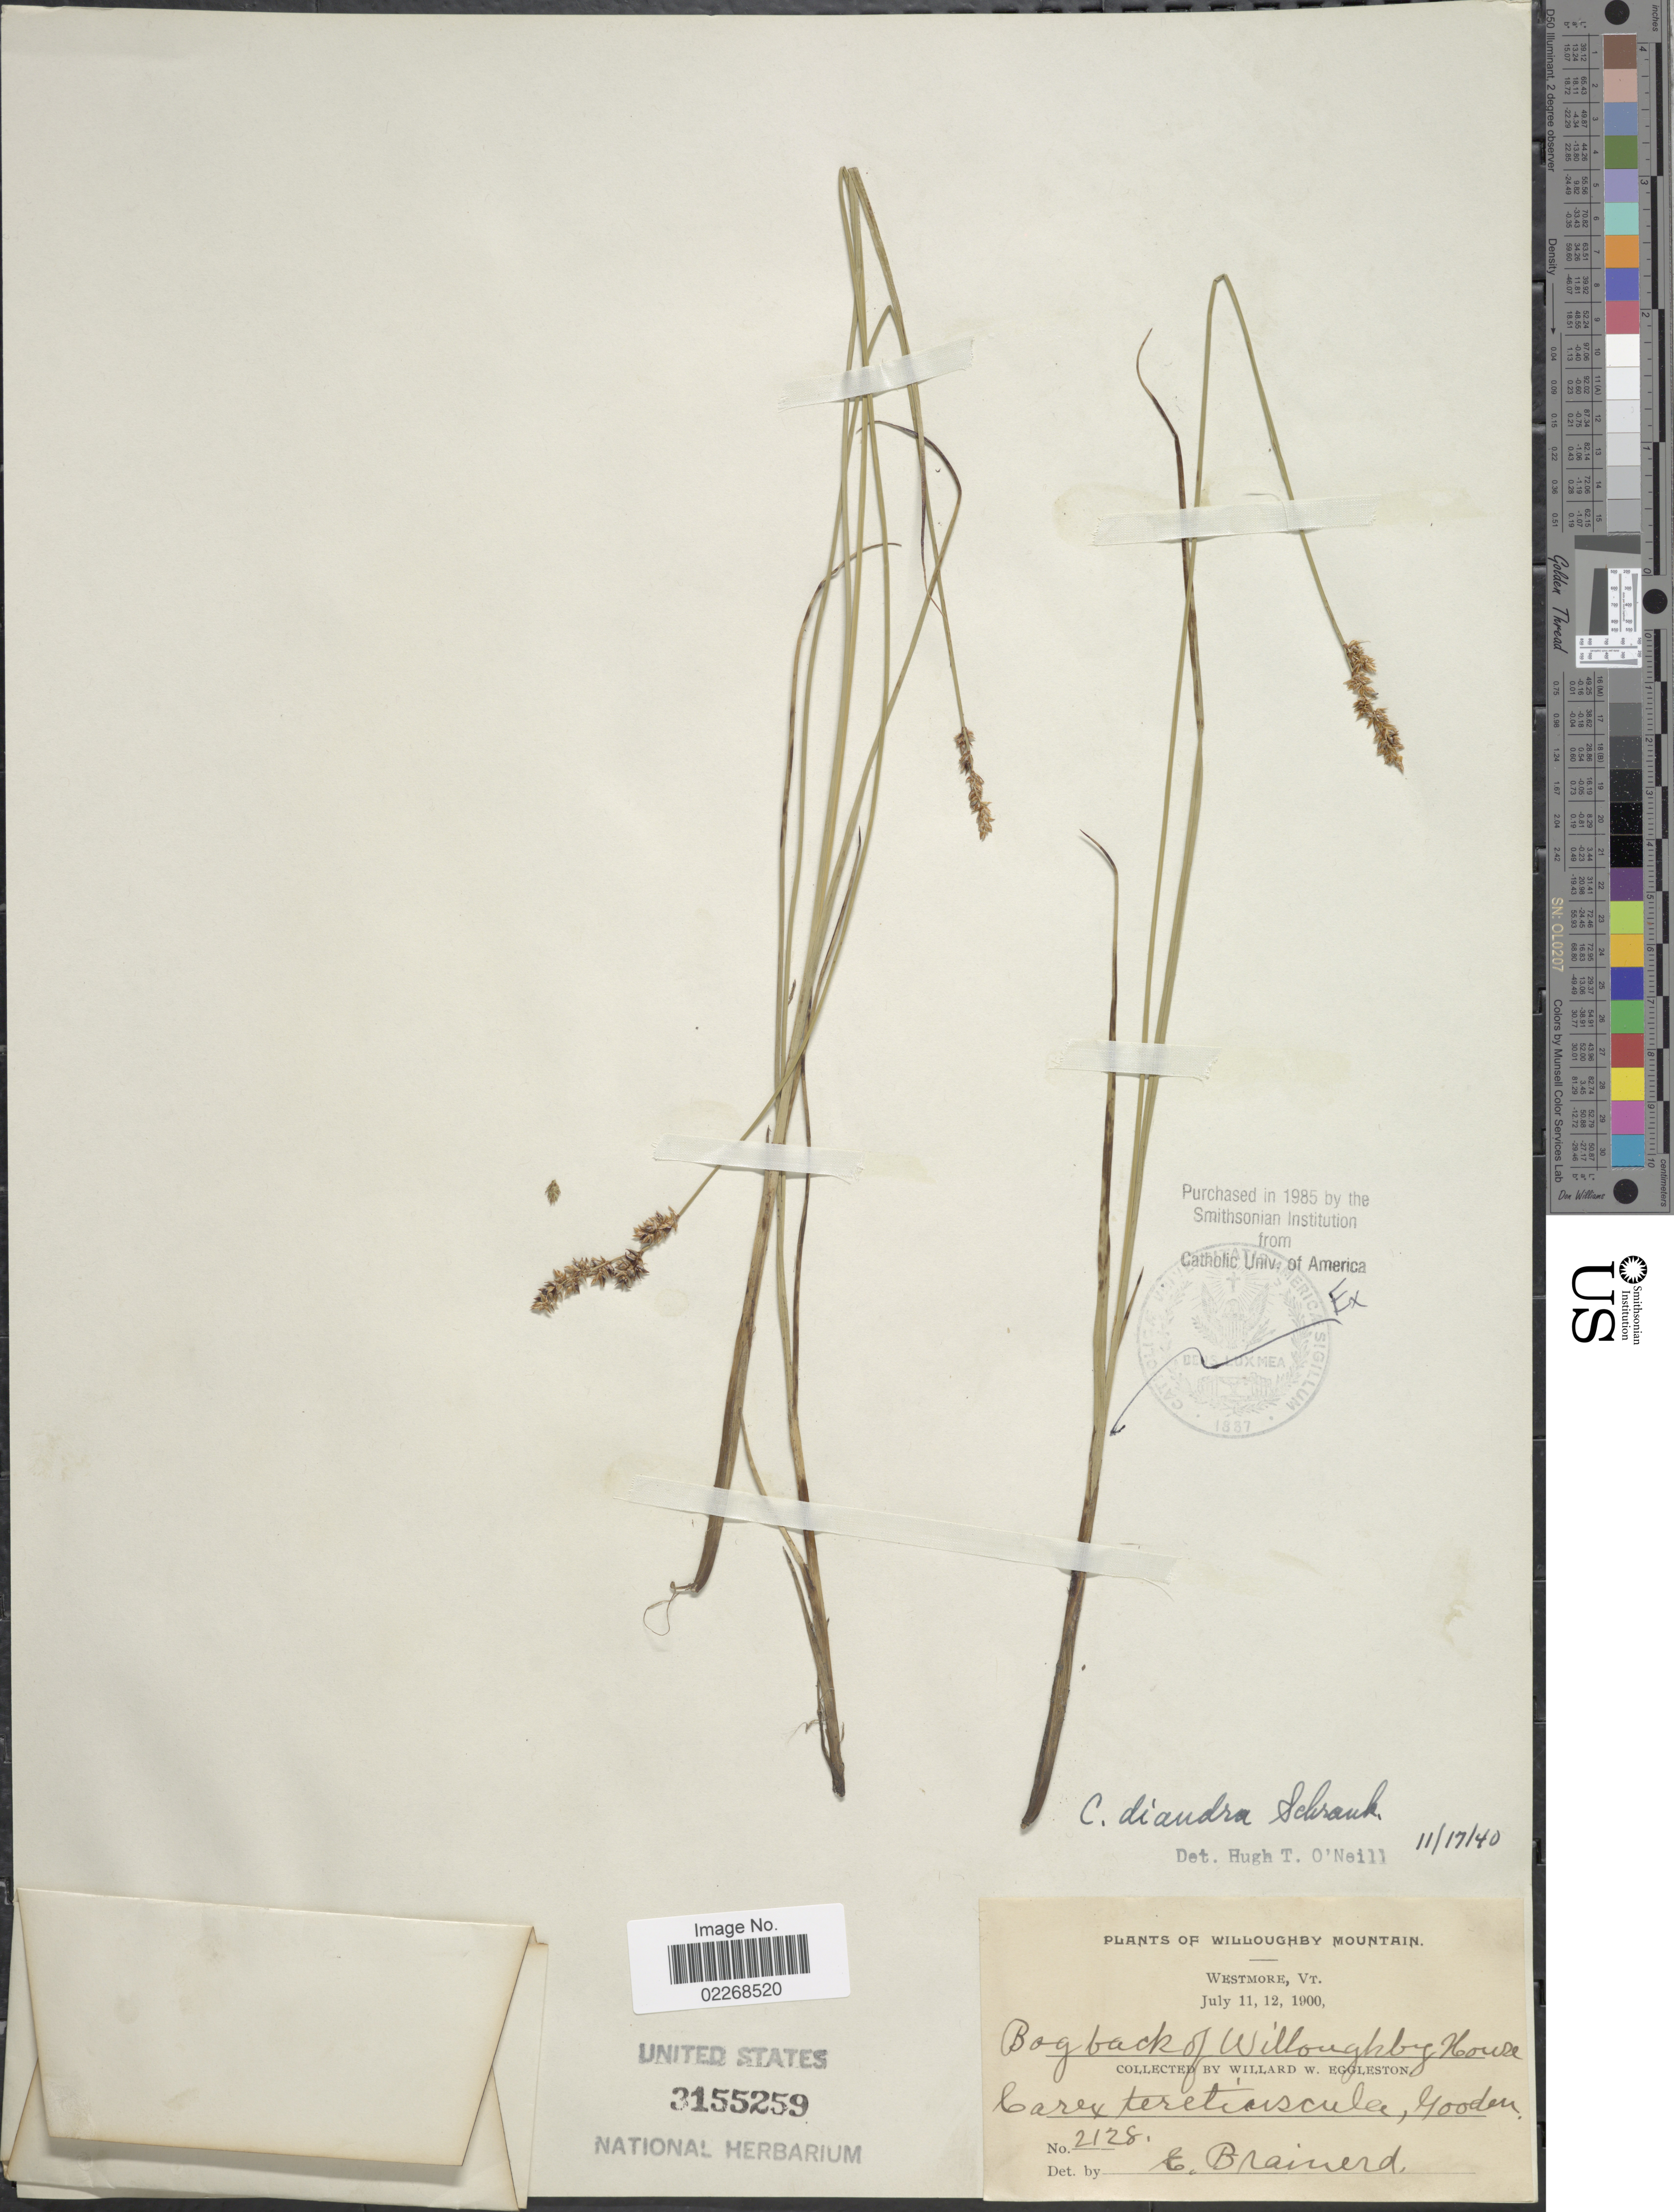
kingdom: Plantae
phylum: Tracheophyta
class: Liliopsida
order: Poales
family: Cyperaceae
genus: Carex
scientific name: Carex diandra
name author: Schrank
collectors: E. Brainerd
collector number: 2128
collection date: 1900-07-11/1900-07-12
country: United States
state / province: Vermont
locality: Willoughby Mountain, Westmore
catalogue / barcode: US 3155259